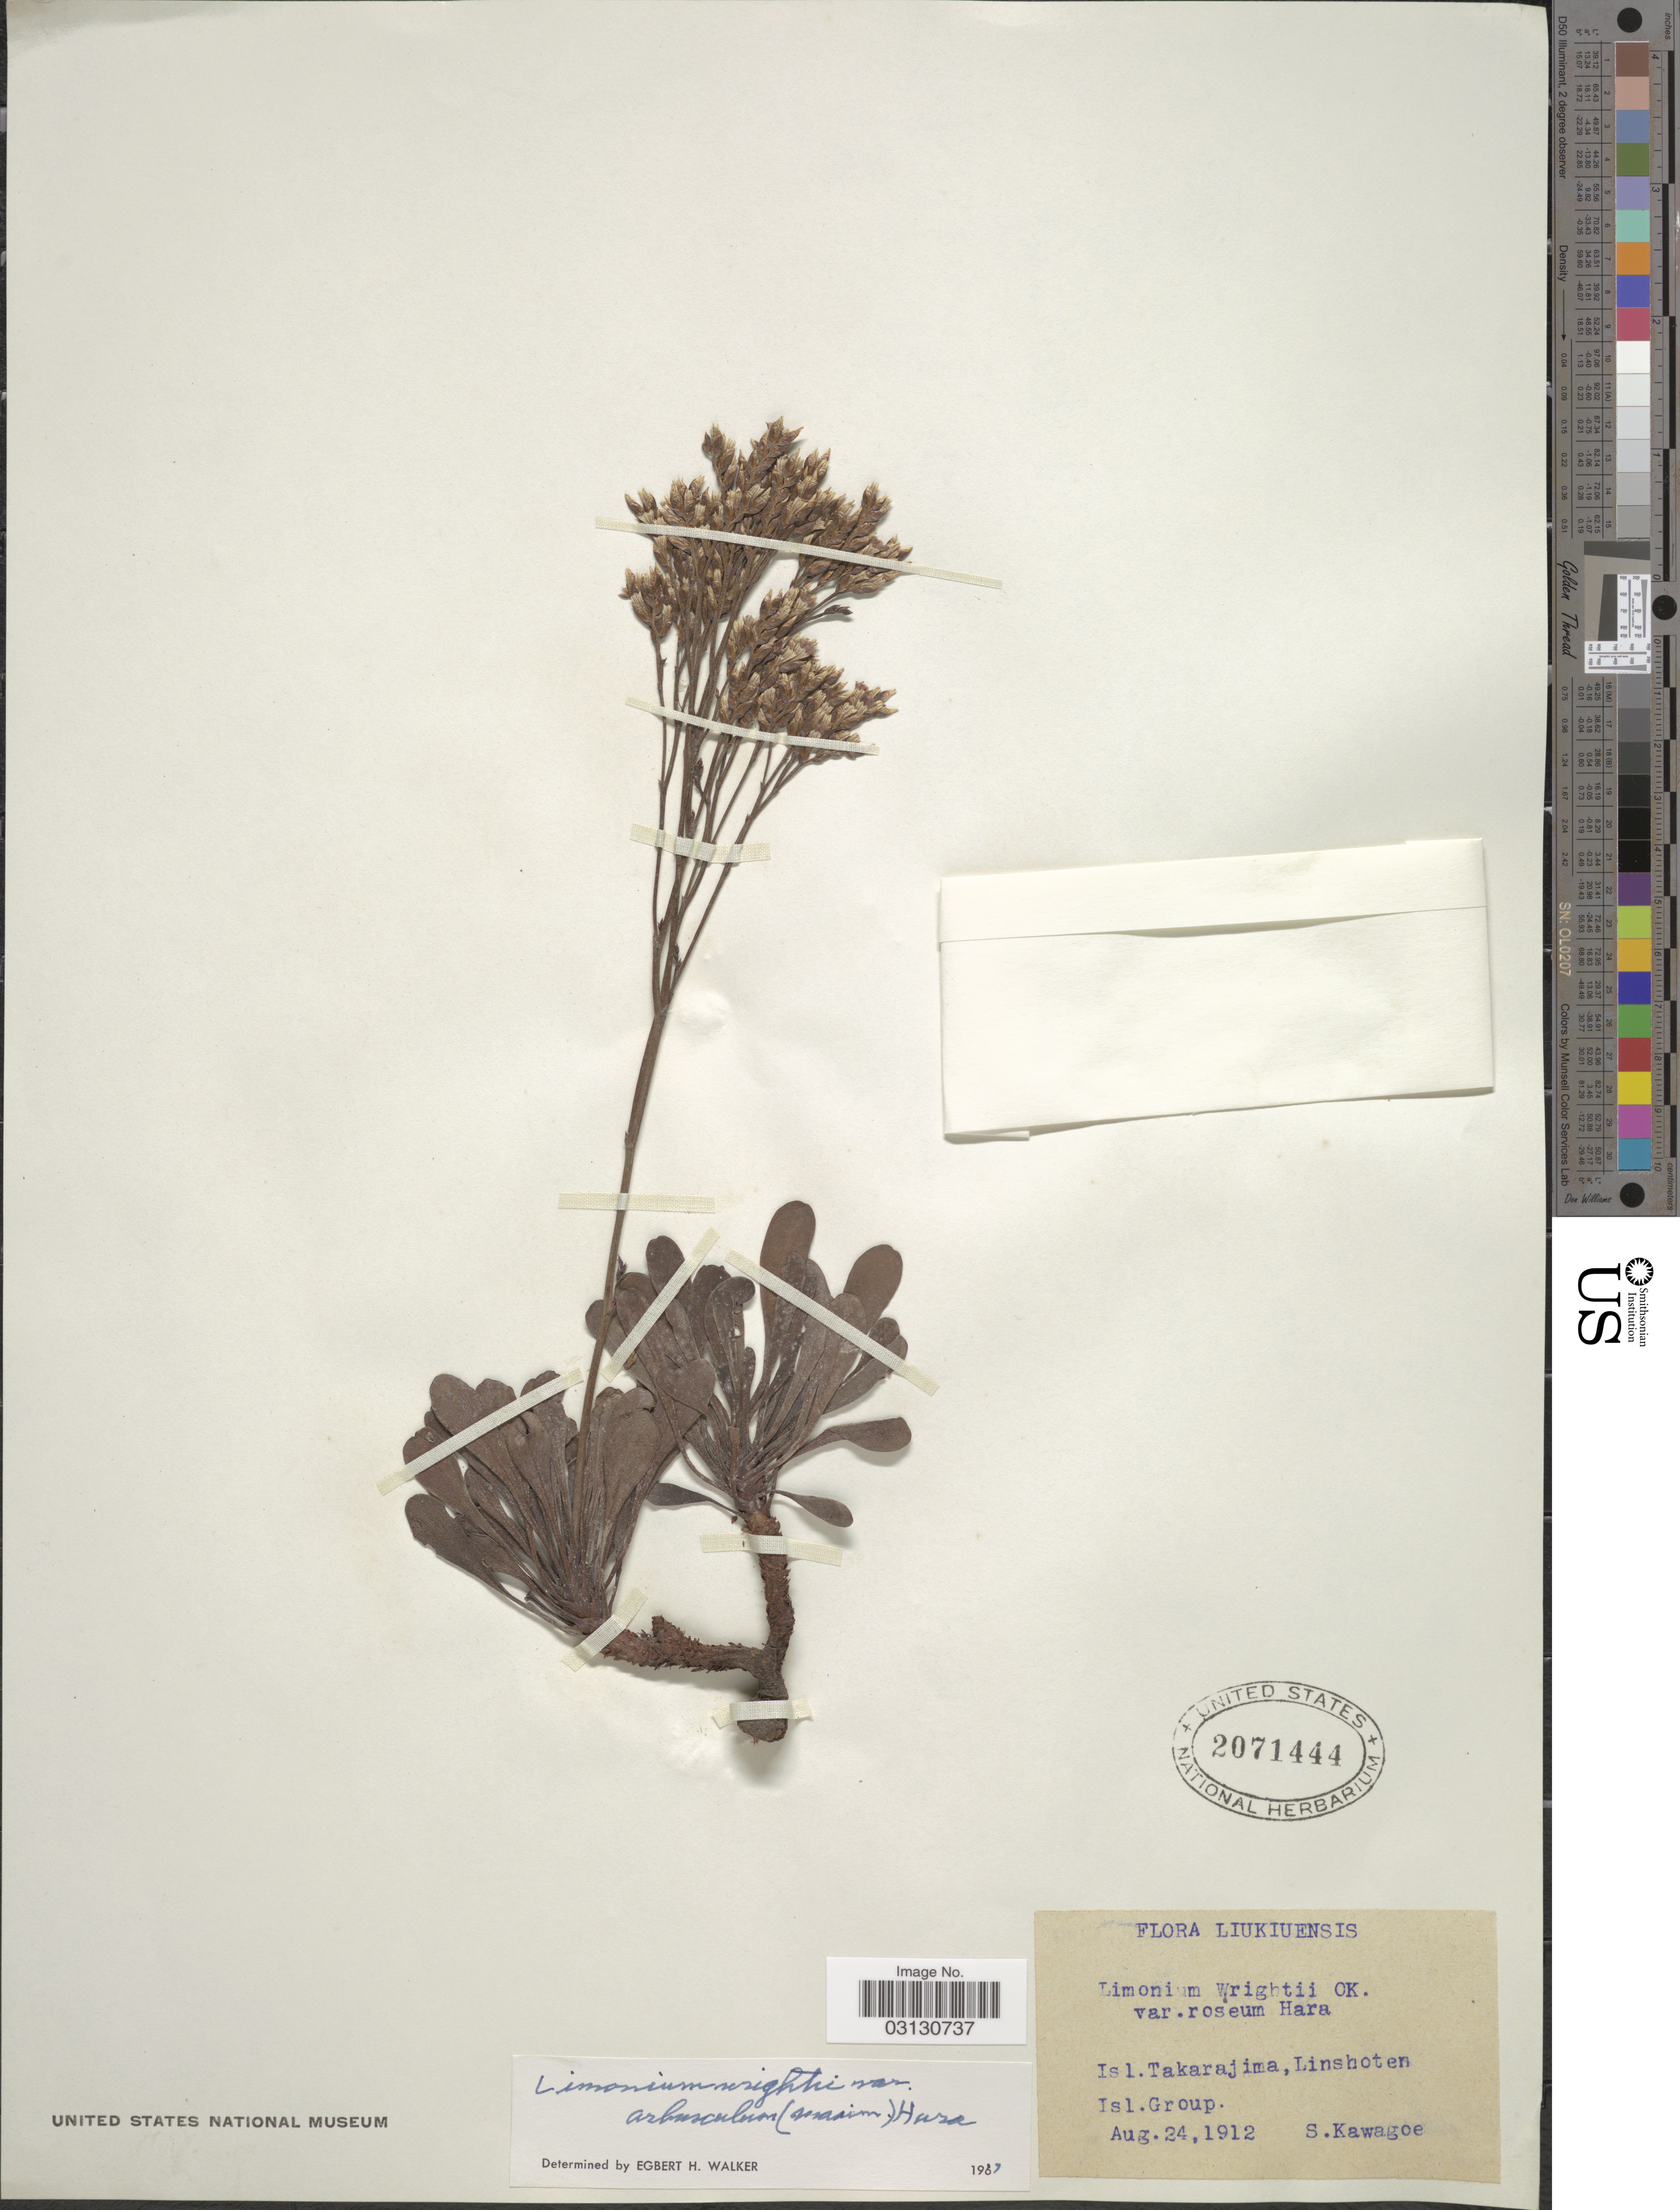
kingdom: Plantae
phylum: Tracheophyta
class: Magnoliopsida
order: Caryophyllales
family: Plumbaginaceae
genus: Limonium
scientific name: Limonium wrightii var. arbusculum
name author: (Maxim.) Hara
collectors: S. Kawagoe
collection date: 1912-08-24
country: Japan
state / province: Okinawa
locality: Liukiuensis, Isl. Takarajima, Linschoten, isl. Group.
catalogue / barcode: US 2071444